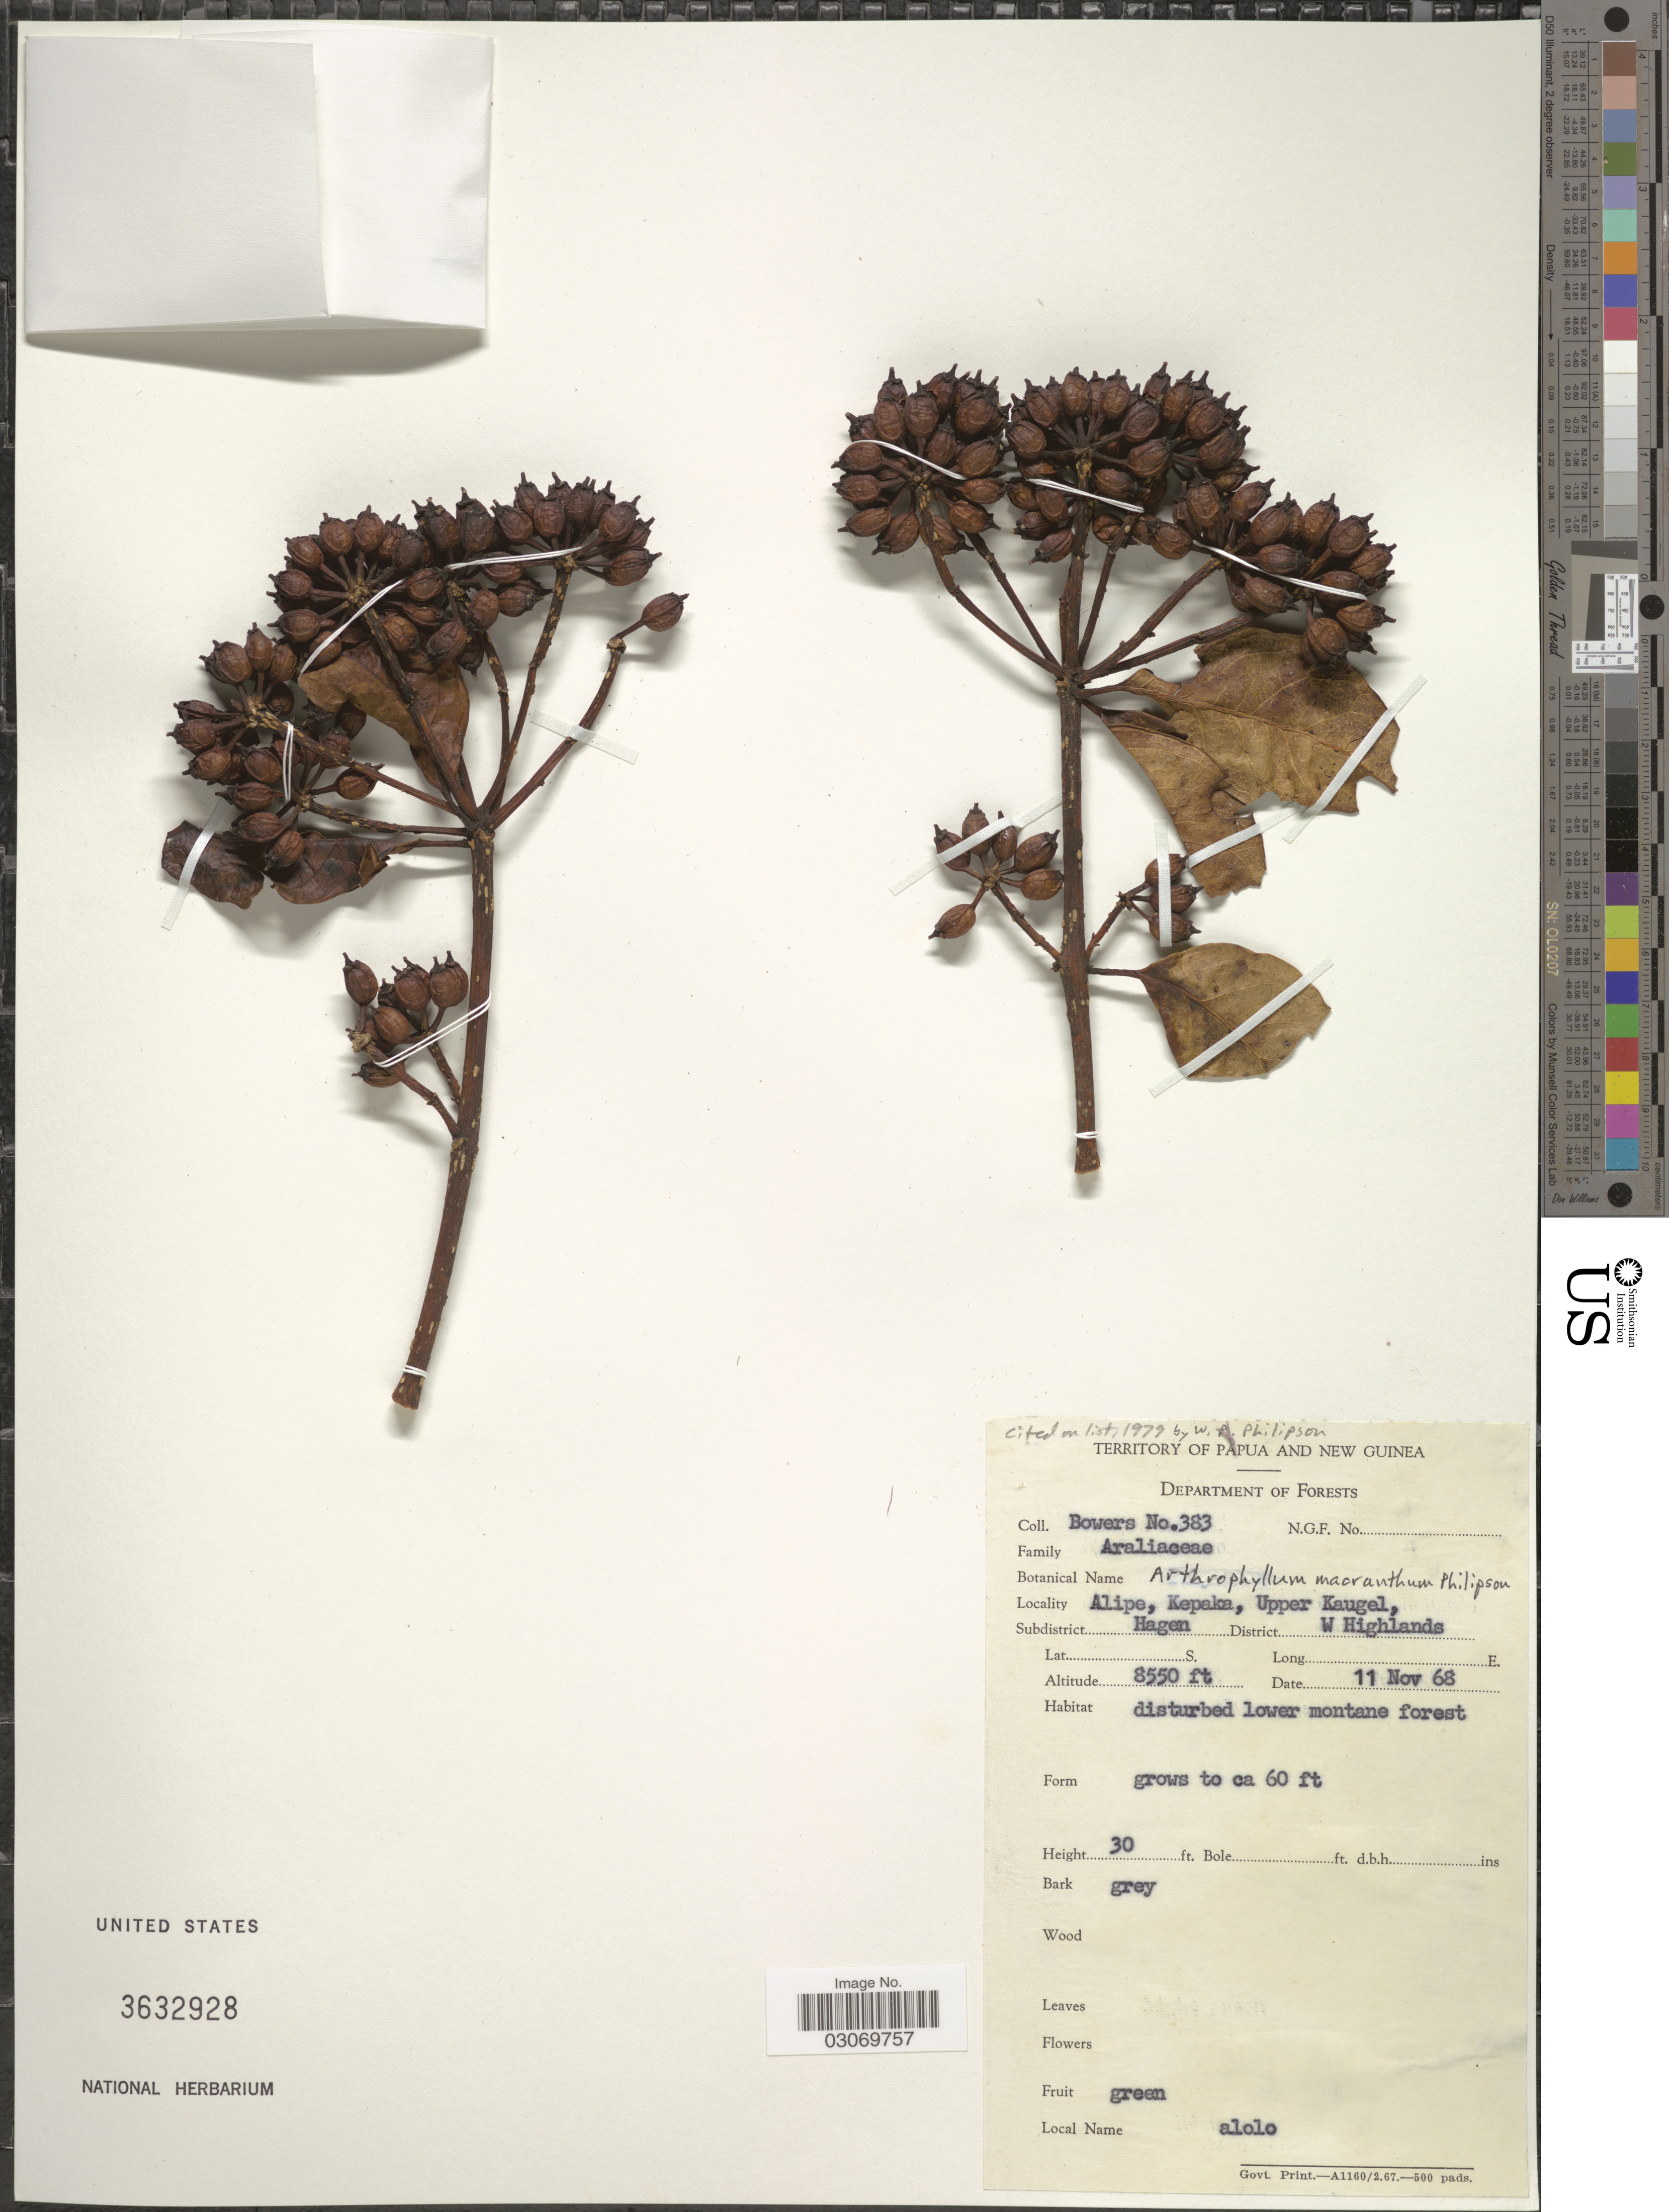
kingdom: Plantae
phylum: Tracheophyta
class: Magnoliopsida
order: Apiales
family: Araliaceae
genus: Arthrophyllum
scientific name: Arthrophyllum macranthum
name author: Philipson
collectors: -. Bowers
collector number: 383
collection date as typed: Transcribed d/m/y: 11/11/68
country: Papua New Guinea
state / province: Western Highlands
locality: Territory of Papua and New Guinea, Alipe, Kepaka, Upper Kaugel, Subdistrict Hagen, District W Highlands.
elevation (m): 2606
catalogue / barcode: US 3632928